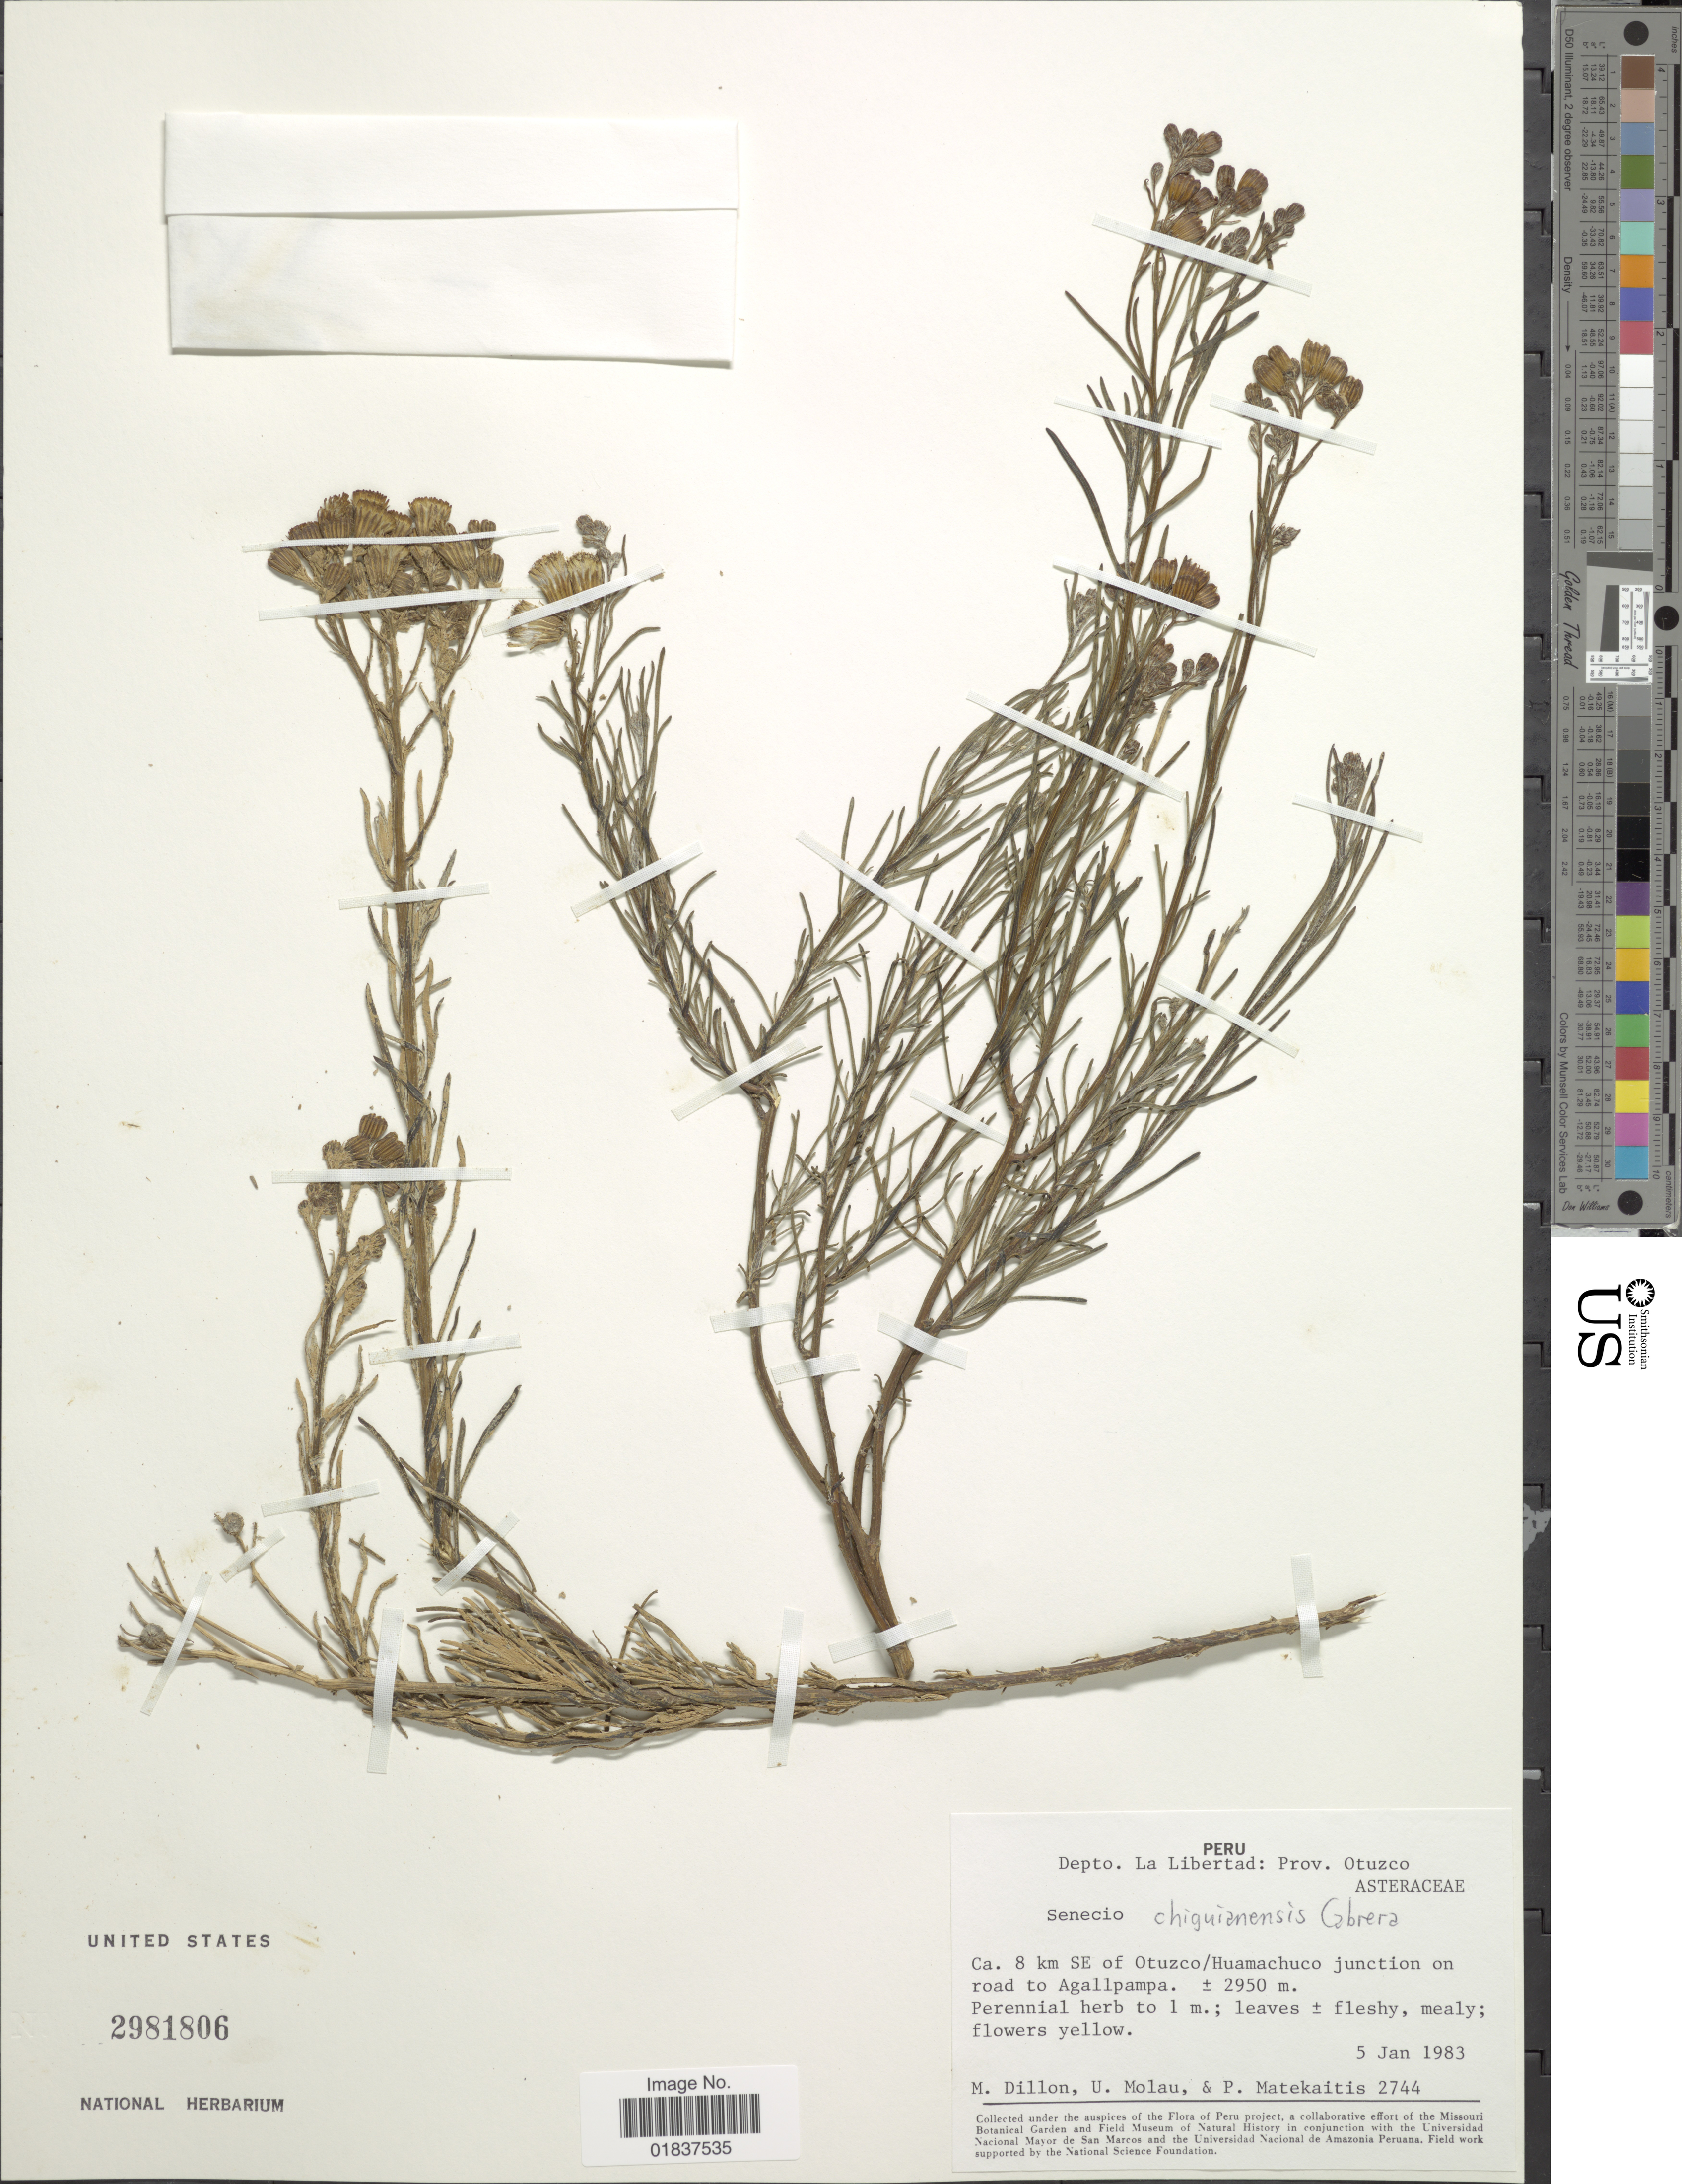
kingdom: Plantae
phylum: Tracheophyta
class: Magnoliopsida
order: Asterales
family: Asteraceae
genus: Senecio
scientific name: Senecio chiquianensis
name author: Cabrera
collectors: M. O. Dillon, U. Molau & P. Matekaitis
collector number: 2744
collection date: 1983-01-05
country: Peru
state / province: La Libertad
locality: Depto. La Libertad: prov. Otuzco. Ca. 8 km SE of Otuzco/Huamachuco junction on road to Agallpampa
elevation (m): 2950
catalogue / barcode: US 2981806